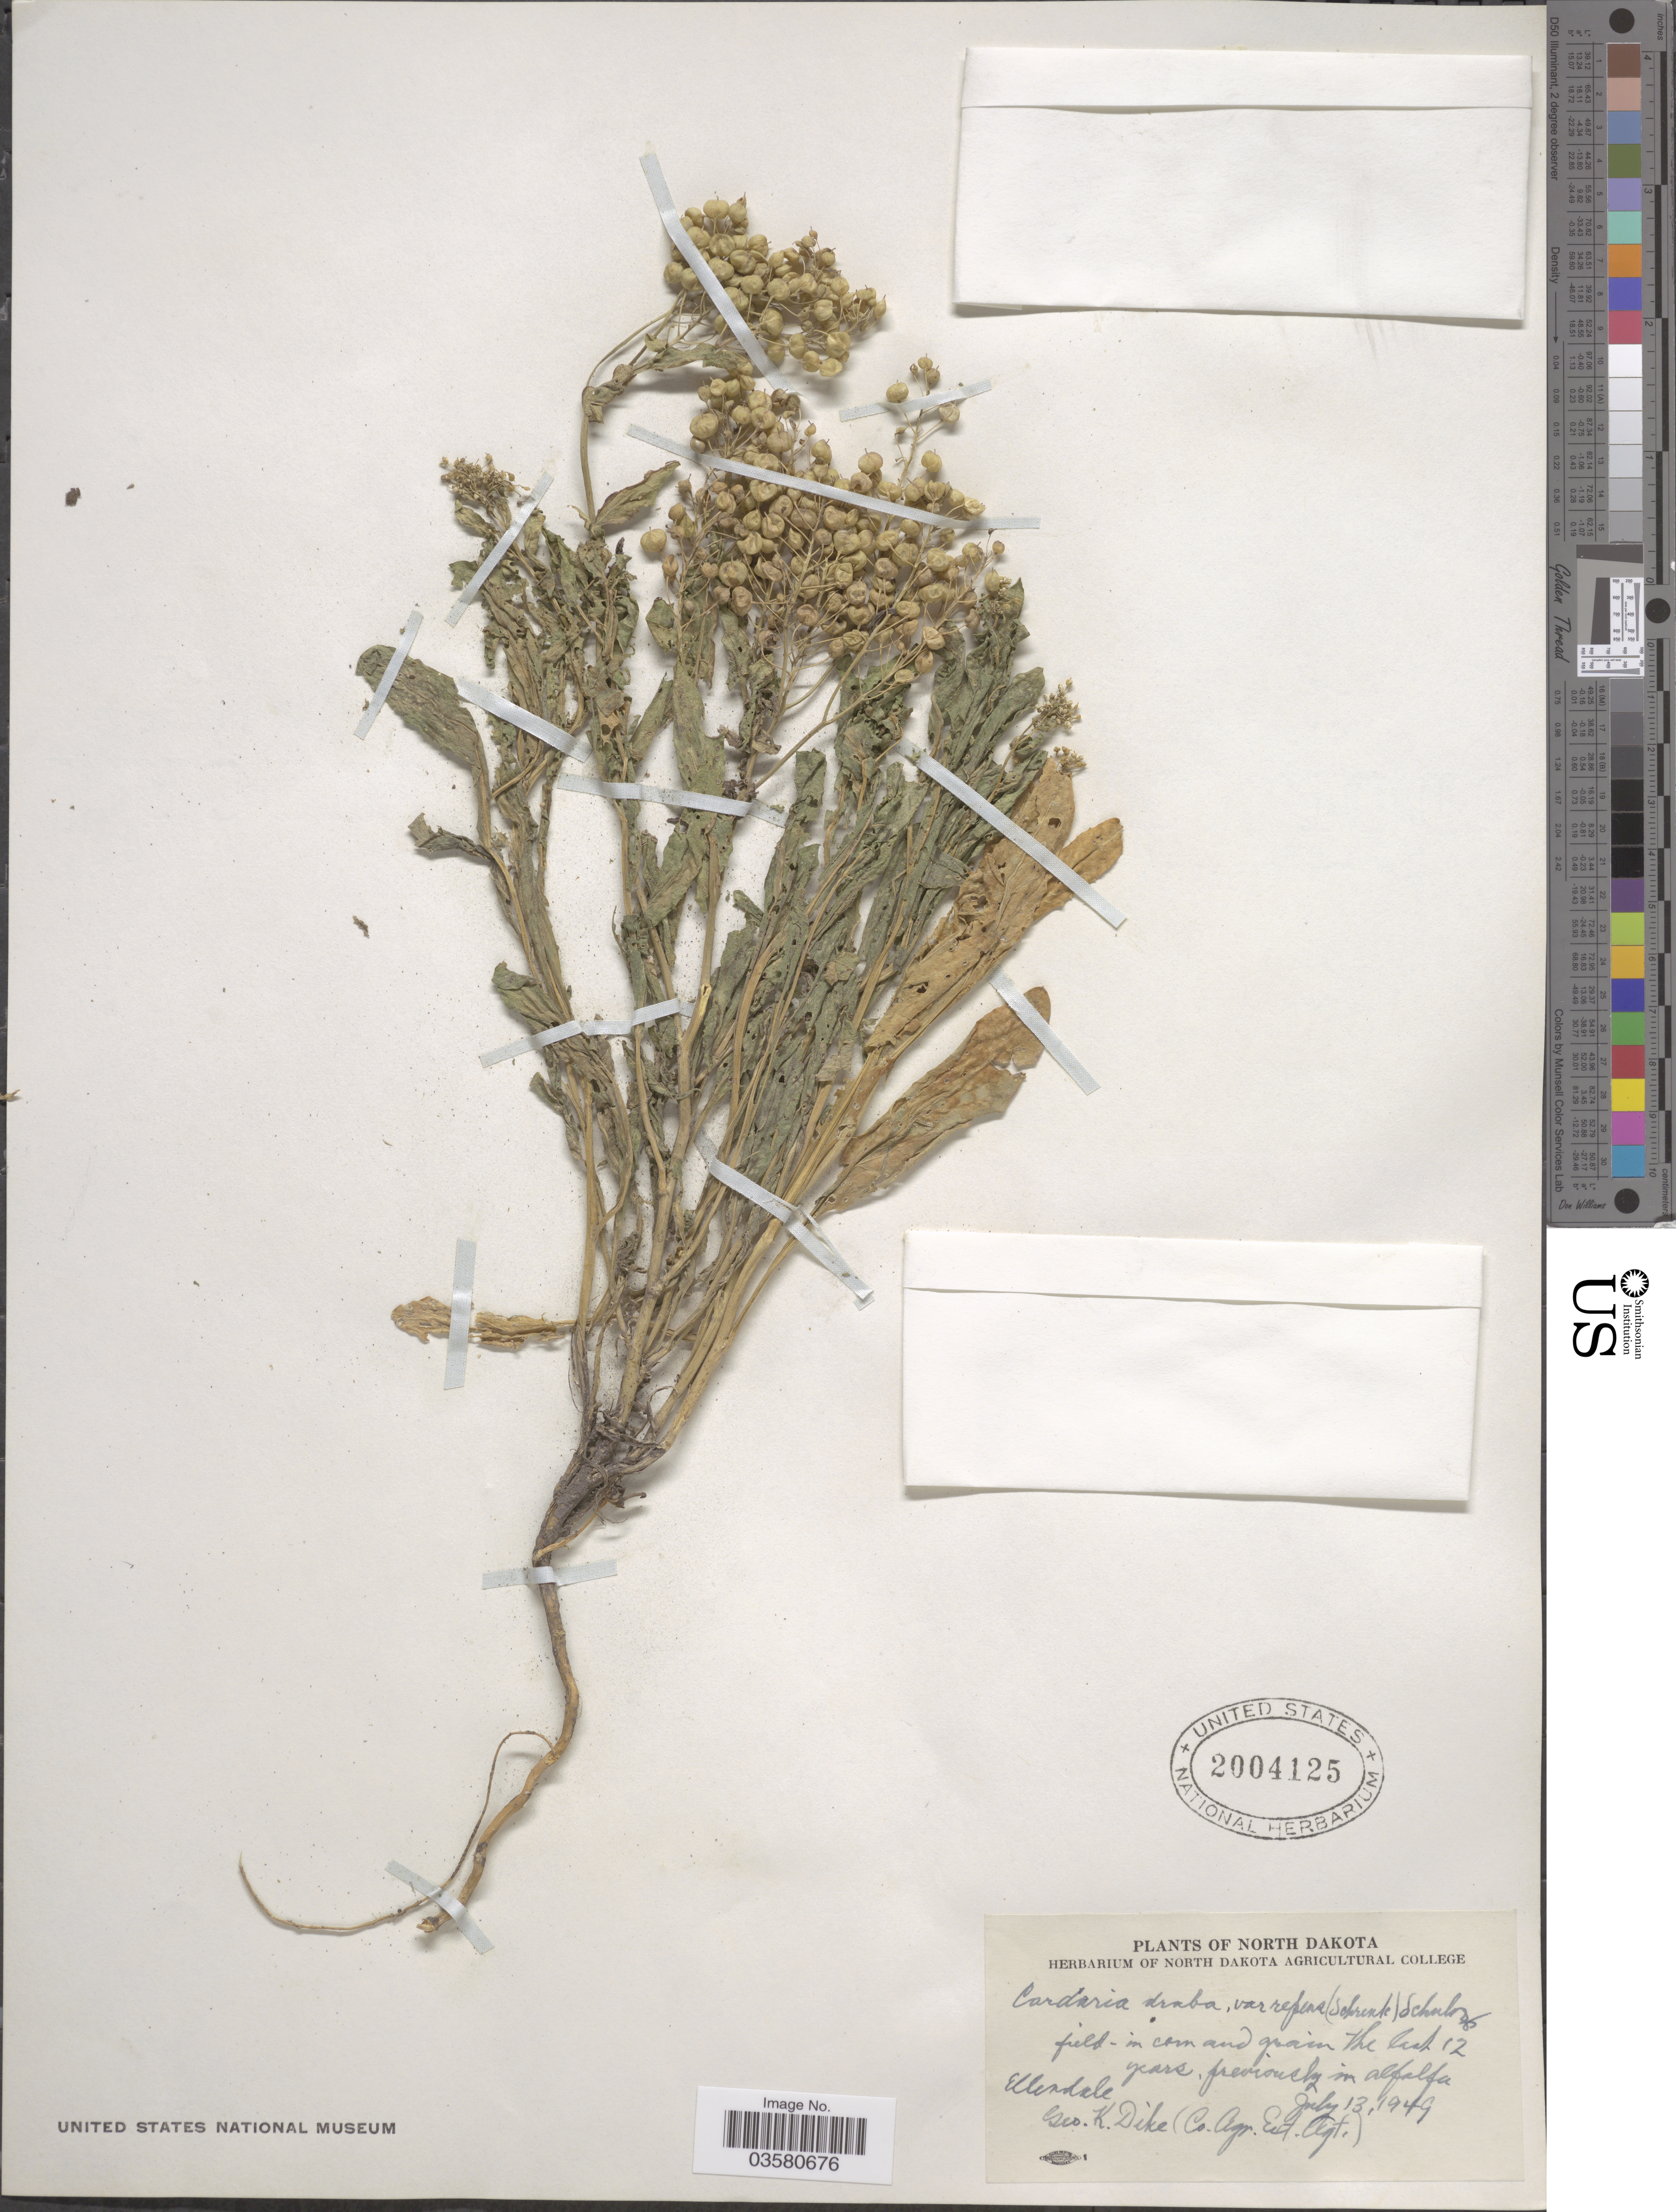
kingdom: Plantae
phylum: Tracheophyta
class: Magnoliopsida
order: Brassicales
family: Brassicaceae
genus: Lepidium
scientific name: Lepidium chalepense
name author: L.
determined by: Strong, M. T., (US), Smithsonian Institution - National Museum of Natural History (UNITED STATES)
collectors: G. Dike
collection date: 1949-07-13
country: United States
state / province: North Dakota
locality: Ellendale.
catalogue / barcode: US 2004125